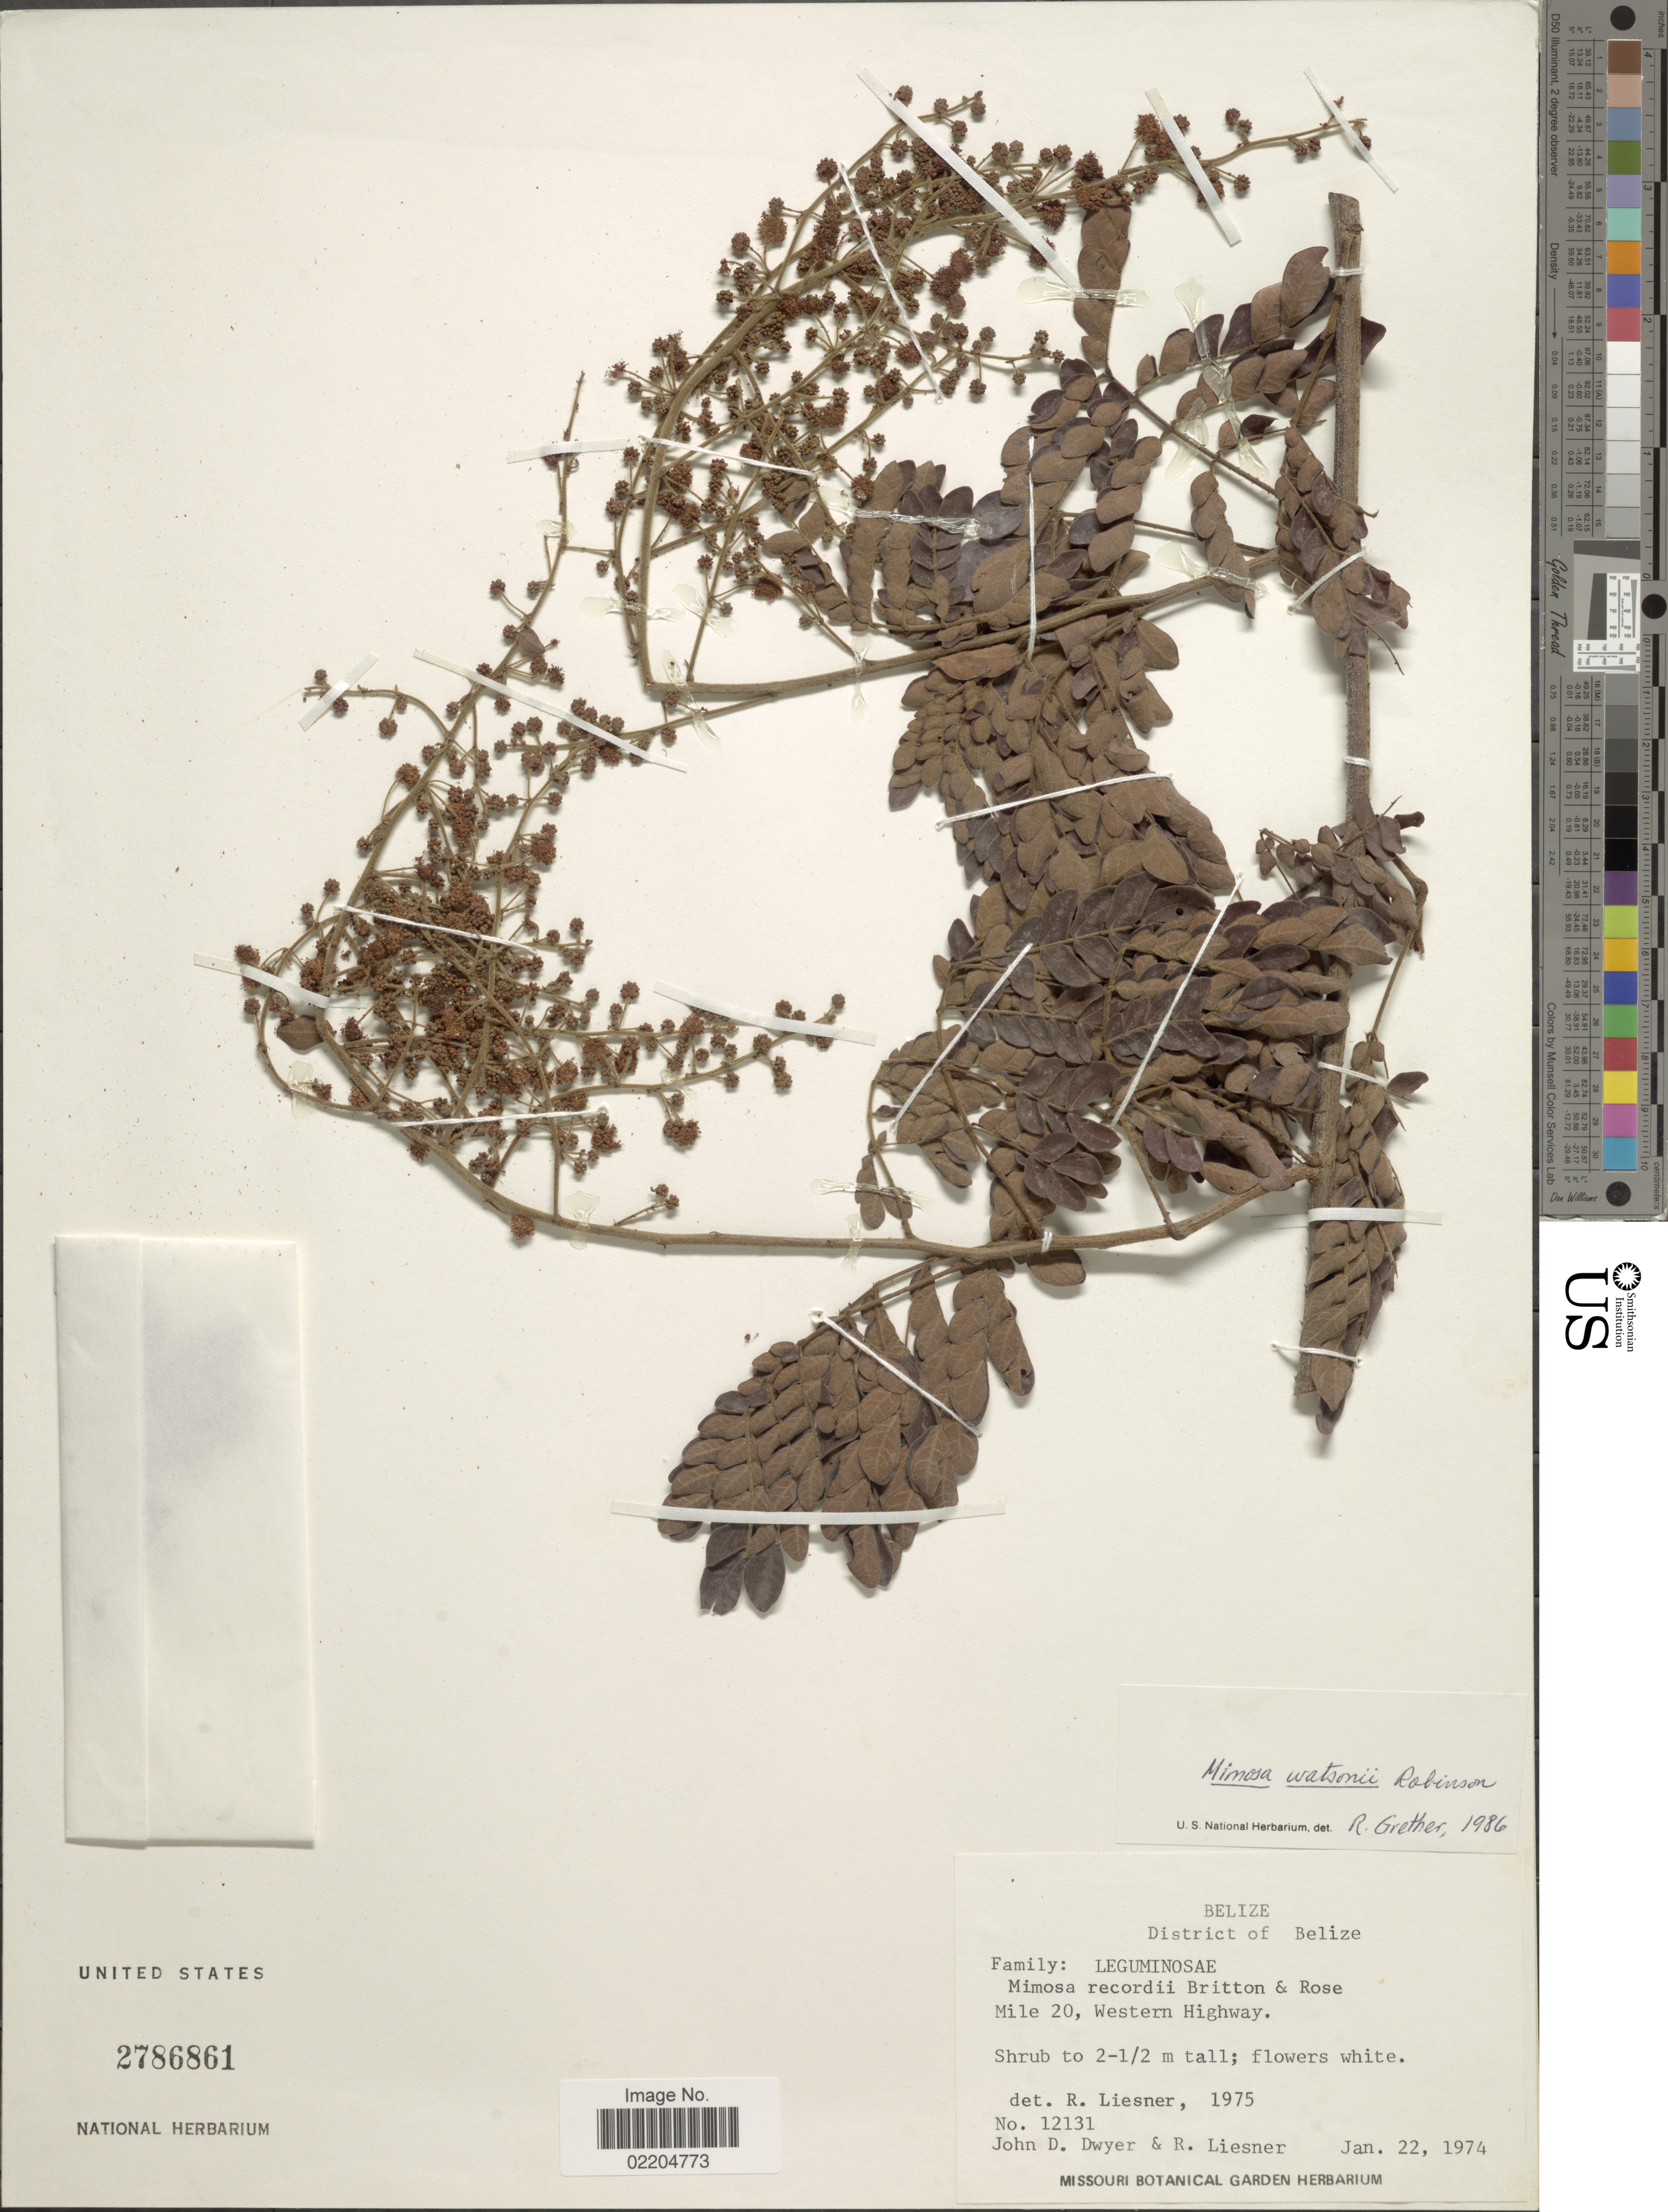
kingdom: Plantae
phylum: Tracheophyta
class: Magnoliopsida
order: Fabales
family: Fabaceae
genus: Mimosa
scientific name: Mimosa watsonii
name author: B.L. Rob.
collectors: J. D. Dwyer & R. L. Liesner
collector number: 12131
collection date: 1974-01-22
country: Belize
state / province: Belize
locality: District of Belize, Mile 20, Western Highway.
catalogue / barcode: US 2786861